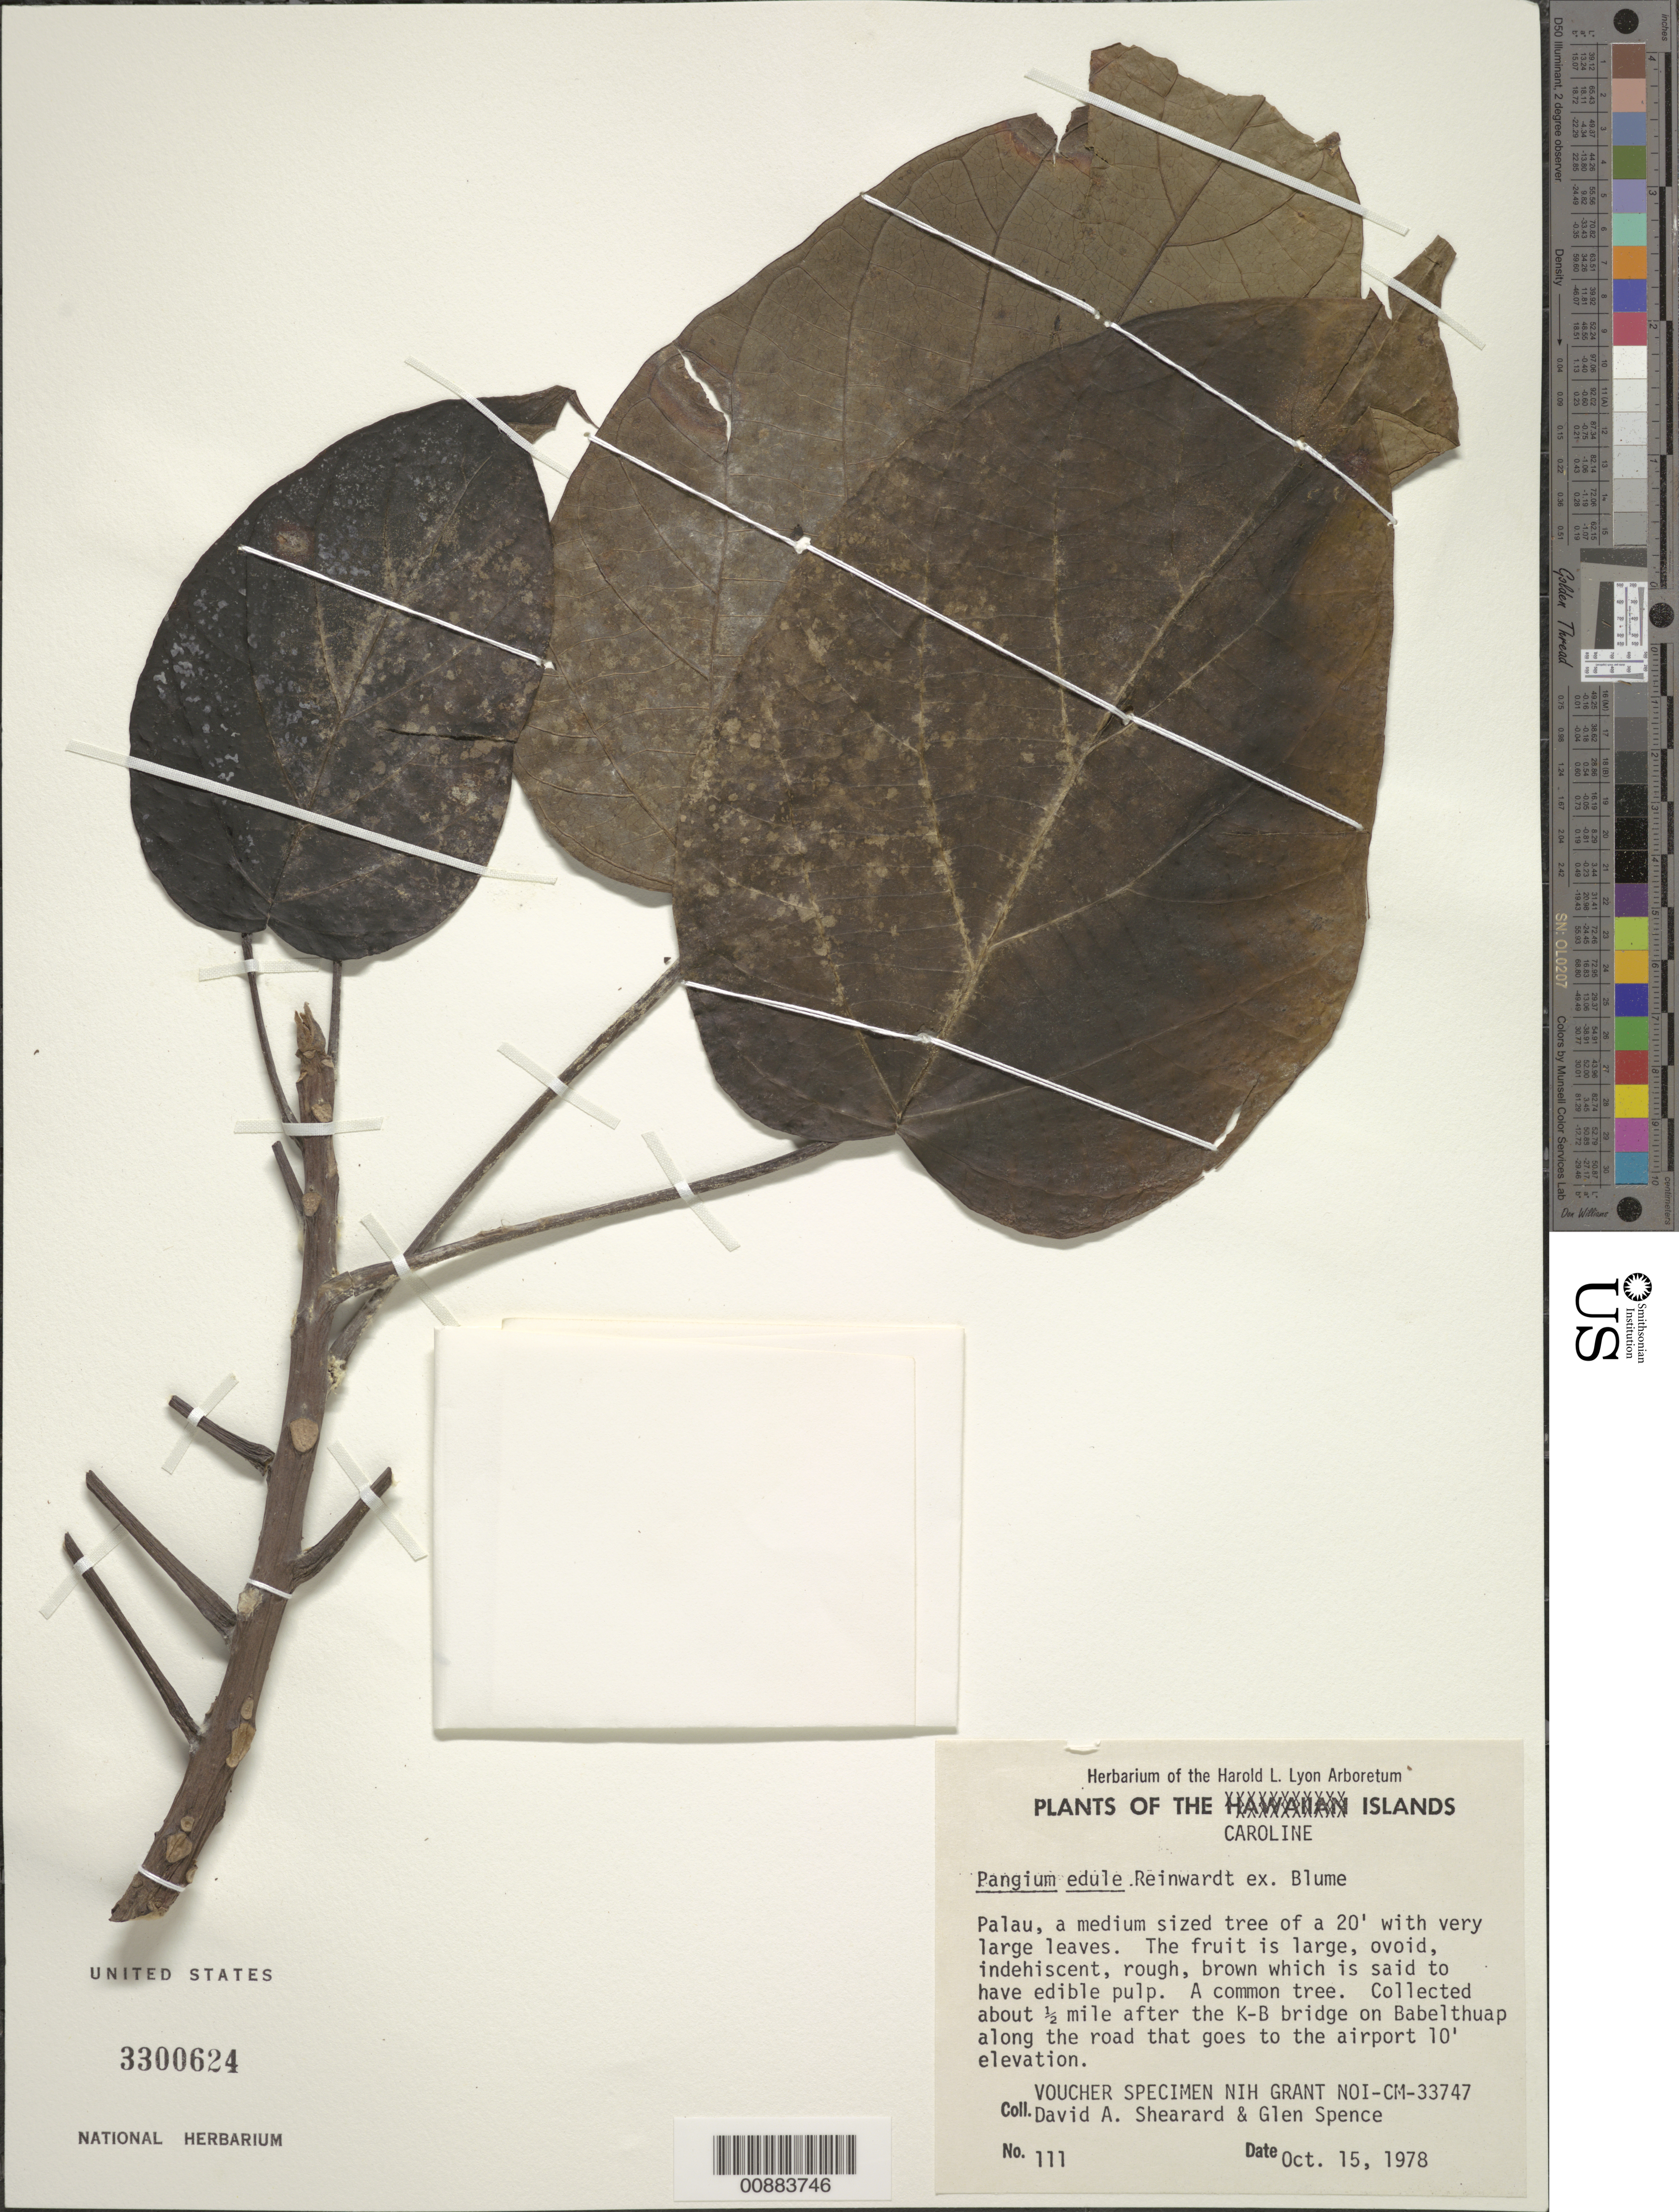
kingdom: Plantae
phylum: Tracheophyta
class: Magnoliopsida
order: Malpighiales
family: Achariaceae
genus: Pangium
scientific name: Pangium edule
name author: Reinw.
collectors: D. Shearard & G. Spence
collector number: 111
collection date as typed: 15 Oct 1978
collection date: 1978-10-15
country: Palau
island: Babeldaob [Babelthuap]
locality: Half a mile after the K-B bridge along the road that goes to the airport.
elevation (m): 3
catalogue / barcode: US 3300624